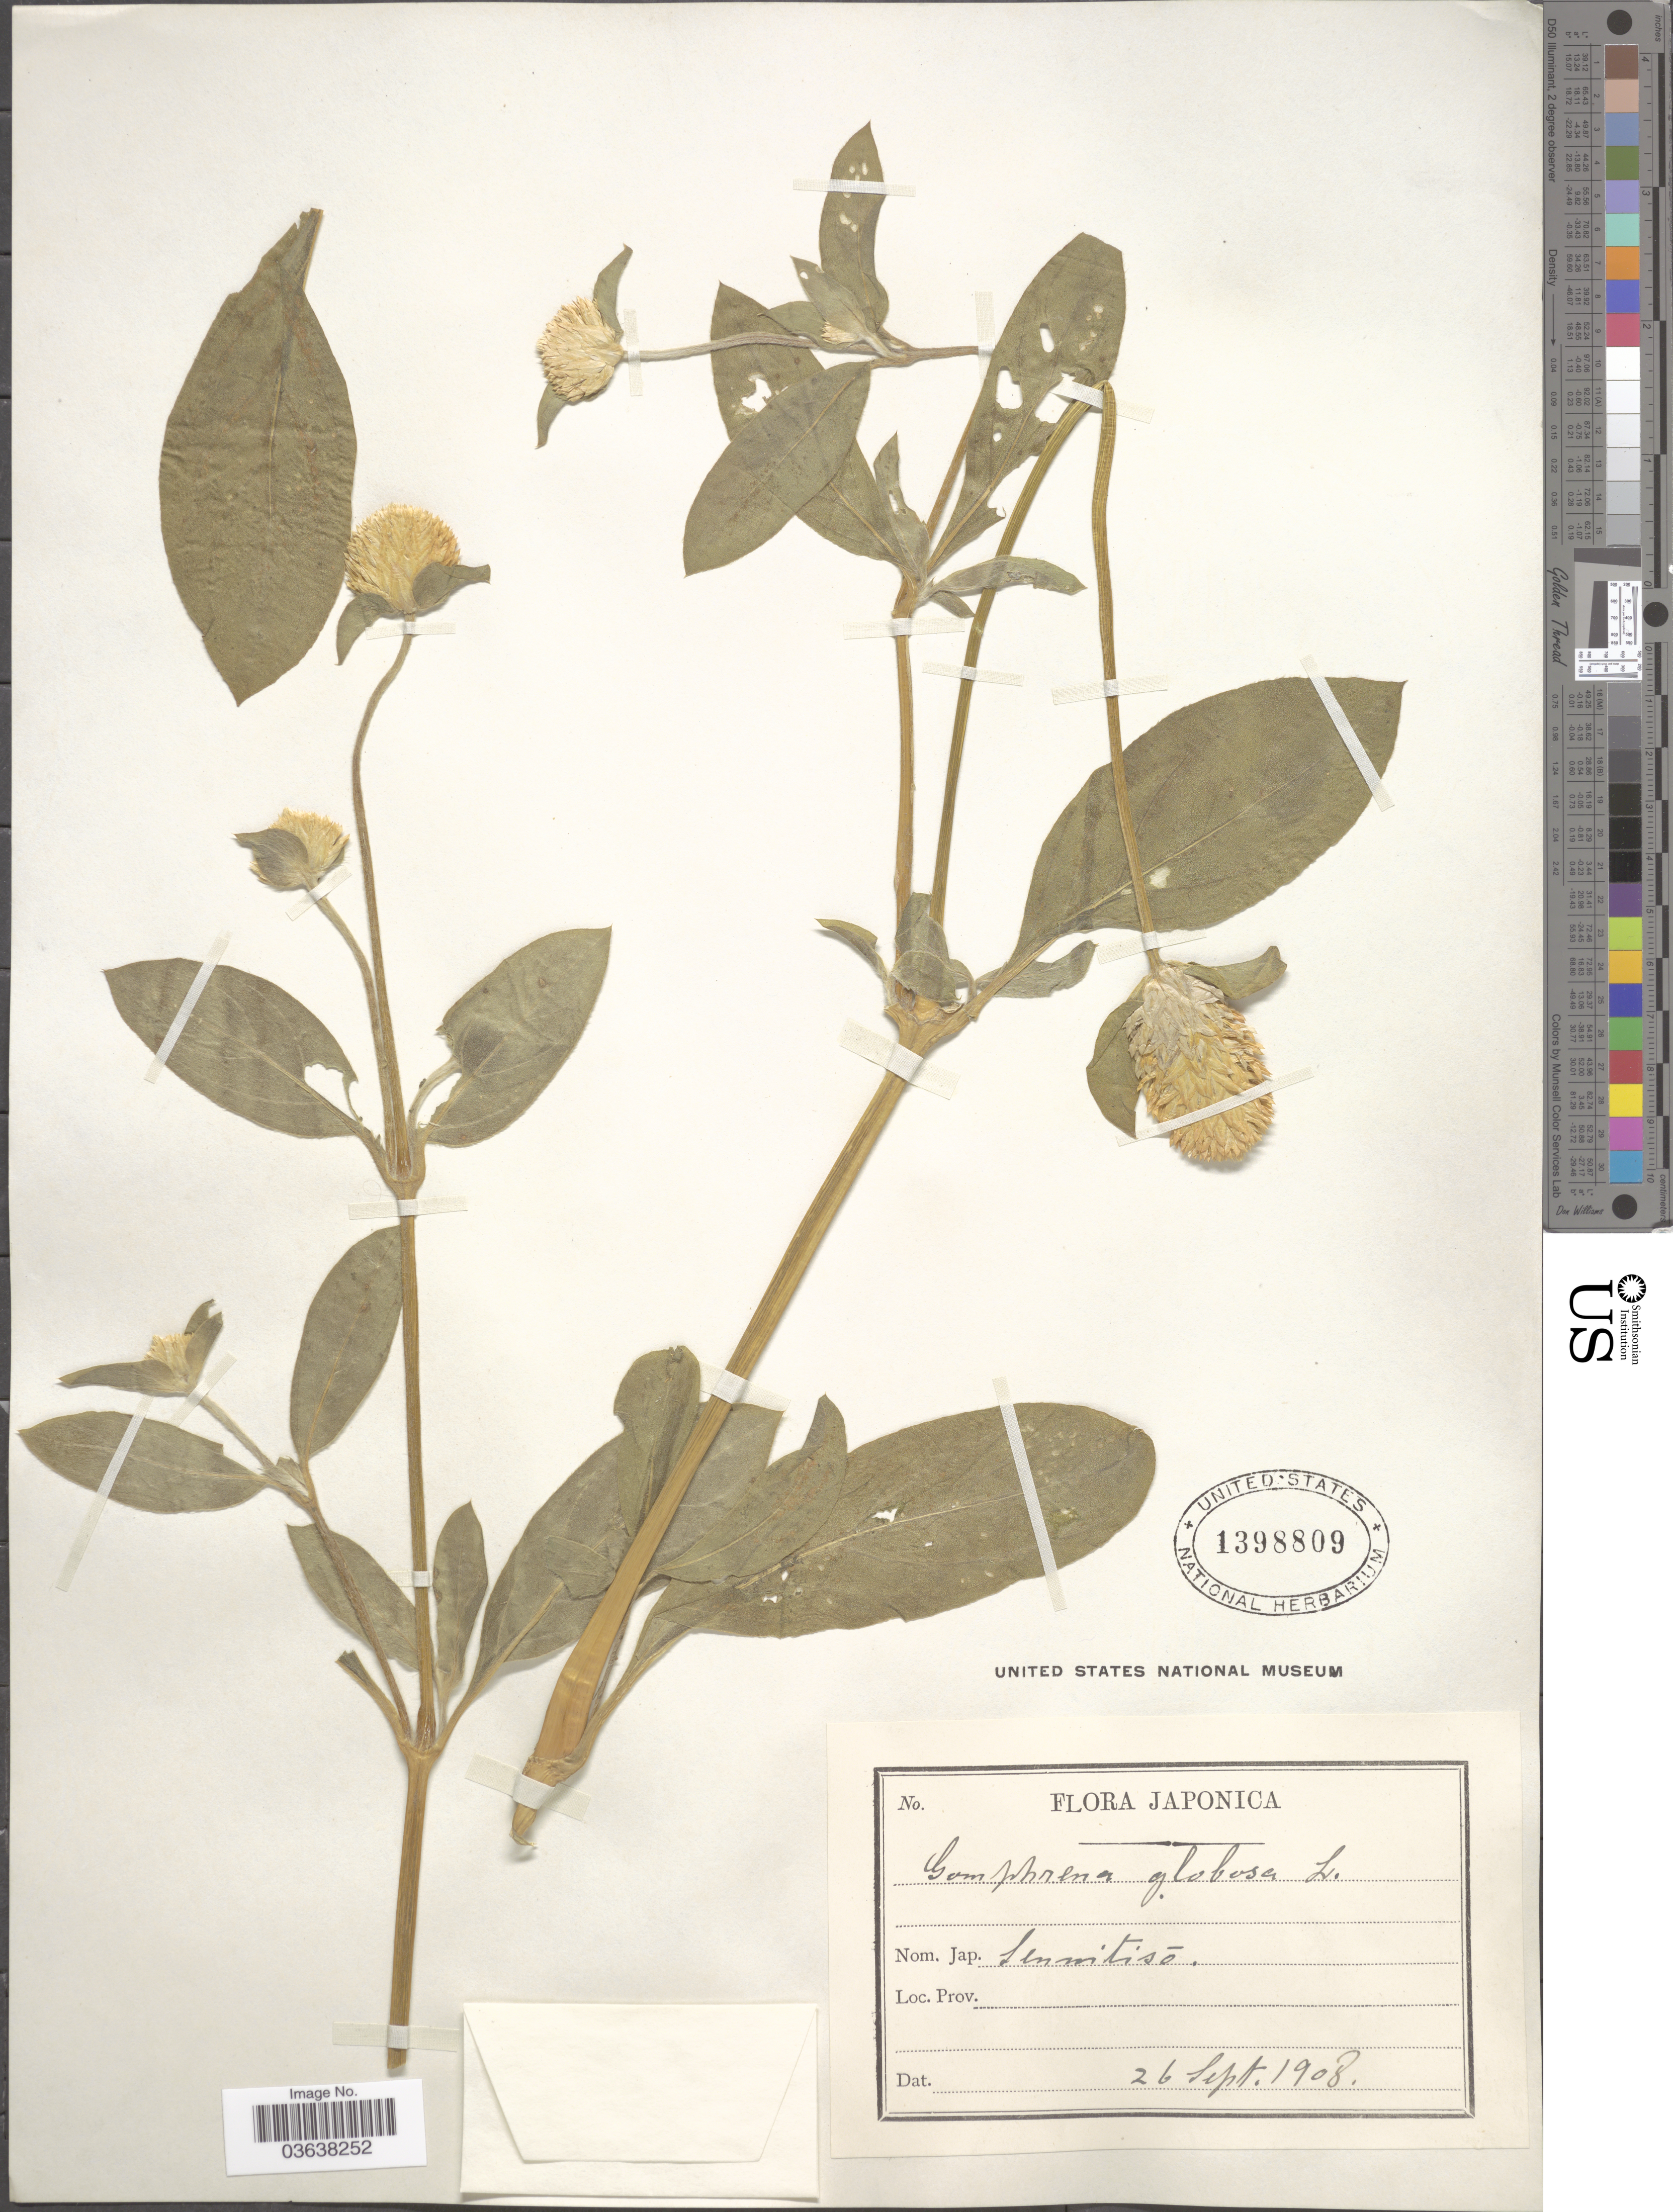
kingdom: Plantae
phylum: Tracheophyta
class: Magnoliopsida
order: Caryophyllales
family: Amaranthaceae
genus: Gomphrena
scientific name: Gomphrena globosa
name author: L.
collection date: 1908-09-26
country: Japan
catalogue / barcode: US 1398809